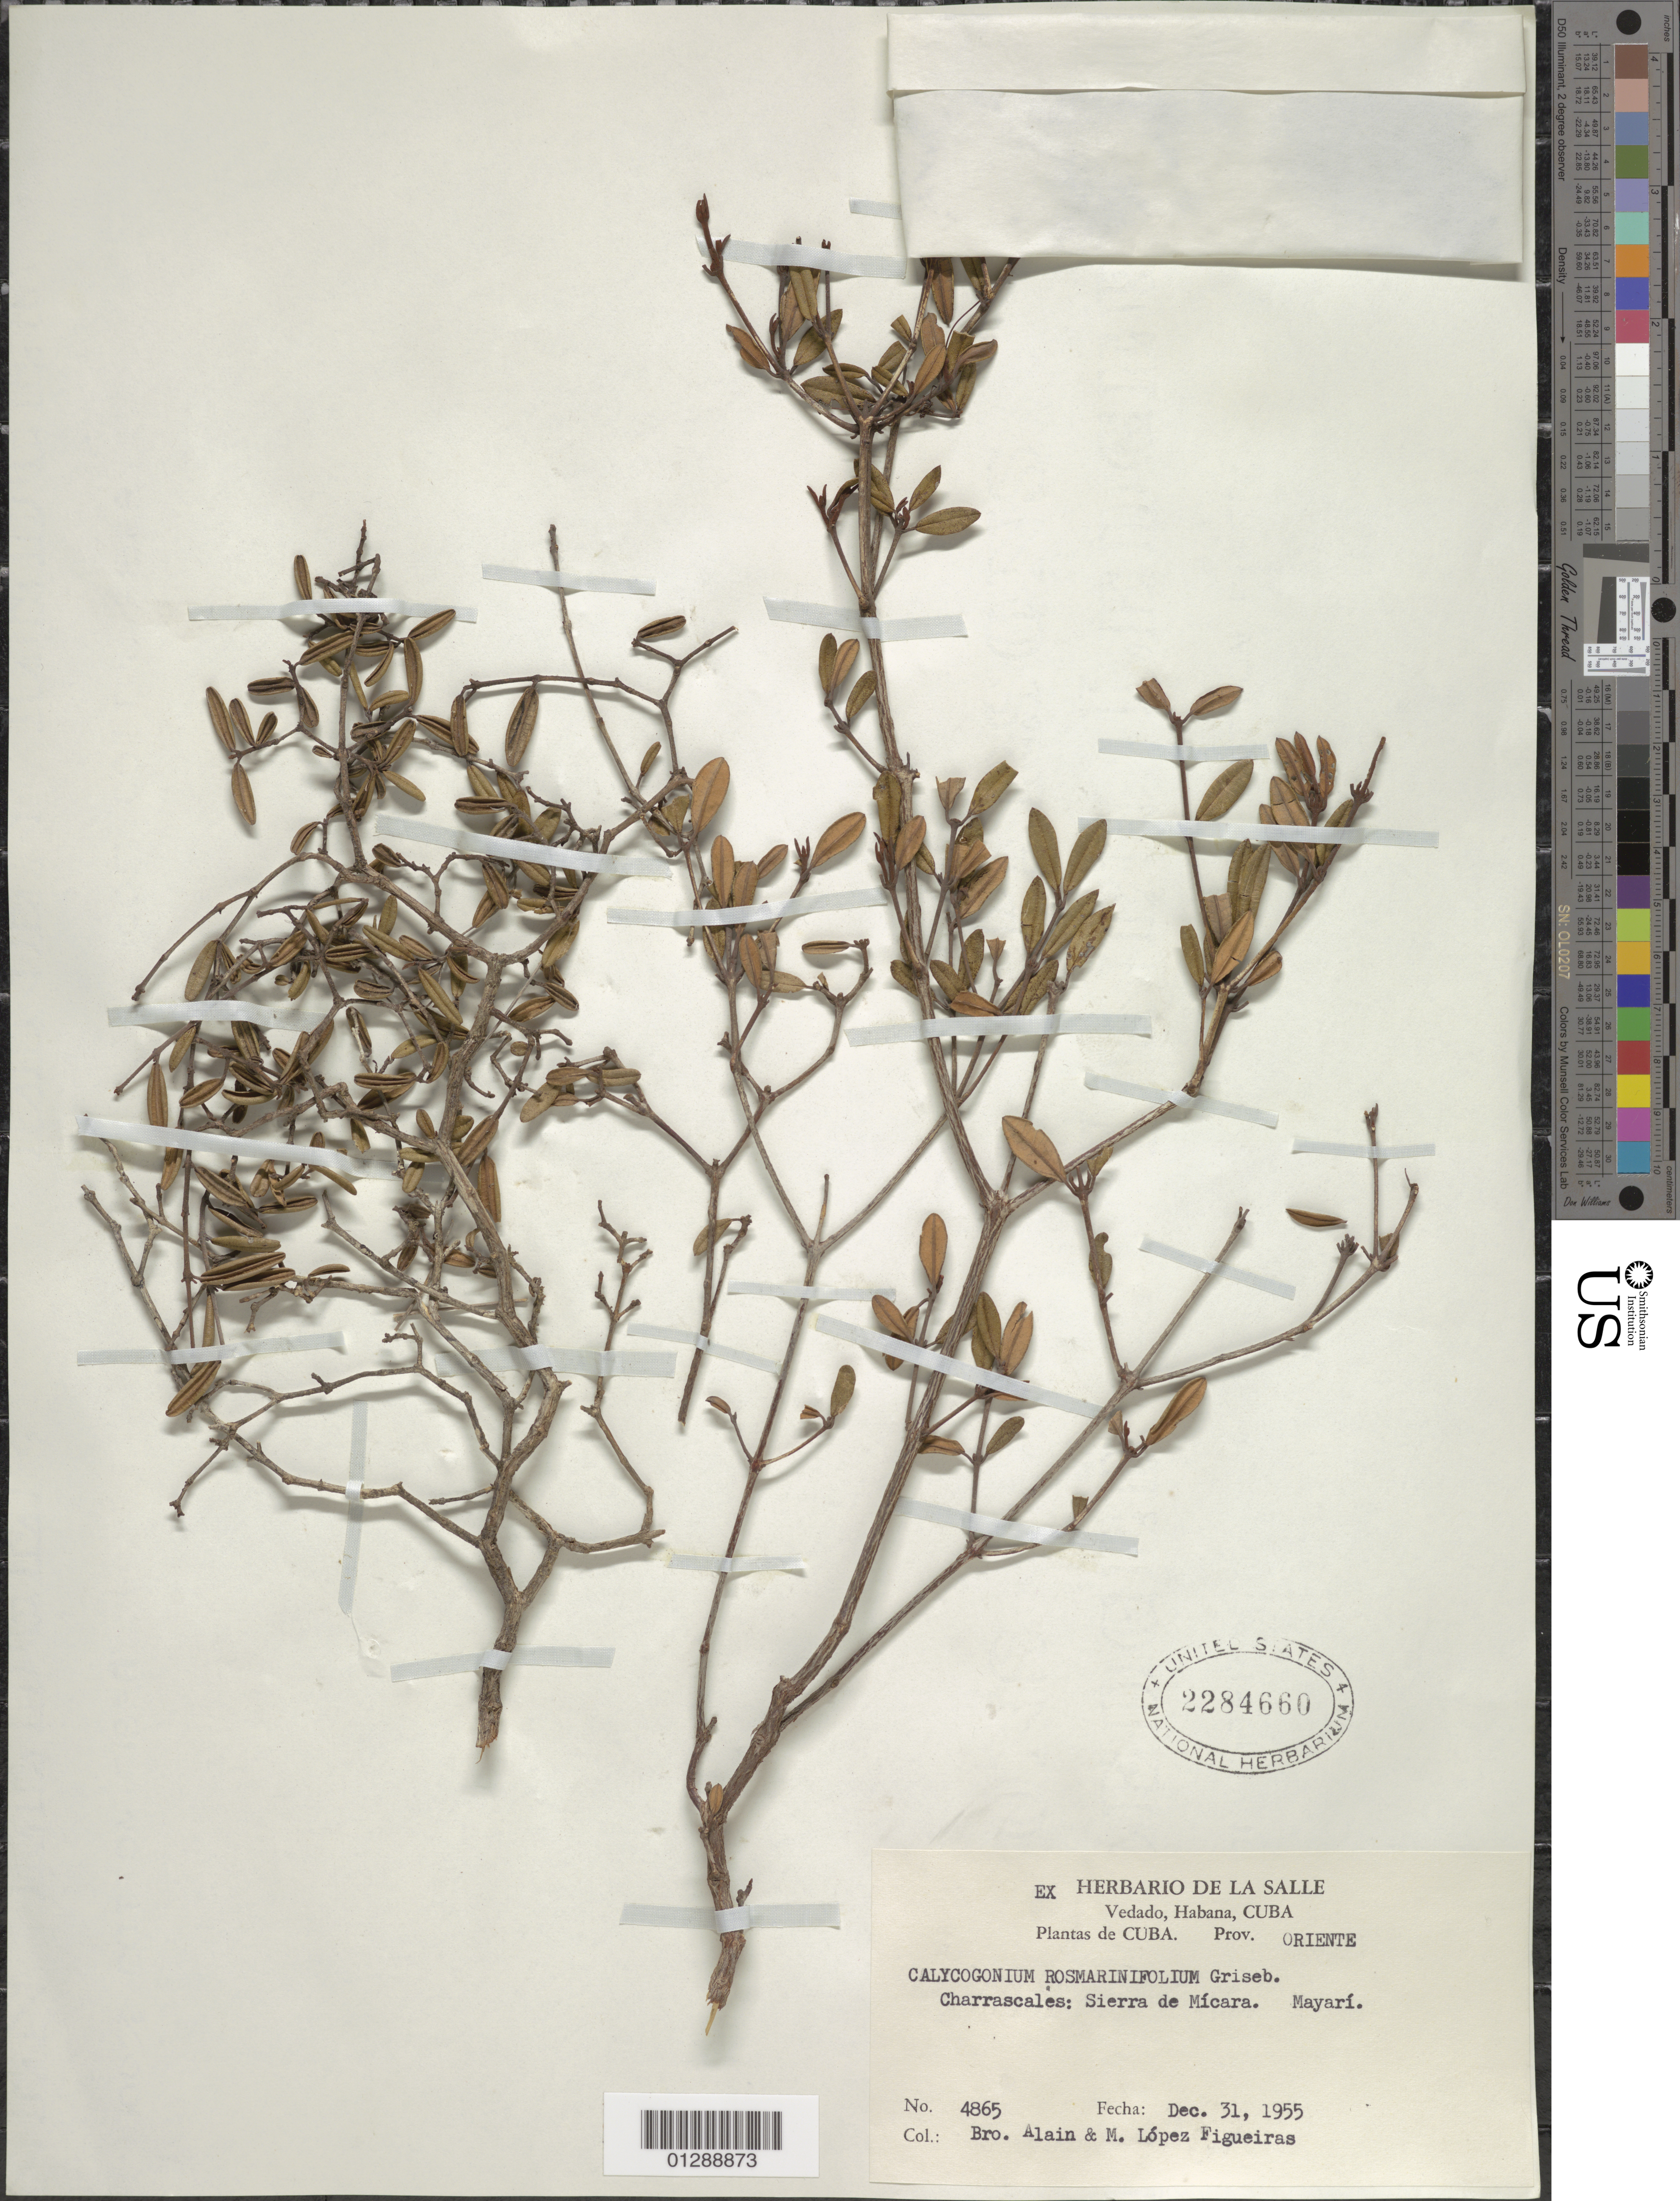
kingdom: Plantae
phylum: Tracheophyta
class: Magnoliopsida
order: Myrtales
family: Melastomataceae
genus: Calycogonium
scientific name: Calycogonium rosmariniifolium subsp. rosmariniifolium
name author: Griseb.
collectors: A. H. Liogier & M. López Figueiras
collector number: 4865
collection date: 1955-12-31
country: Cuba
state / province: Holguín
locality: Oriente. Sierra de Mícara. Mayarí.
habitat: Charrascales.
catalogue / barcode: US 2284660